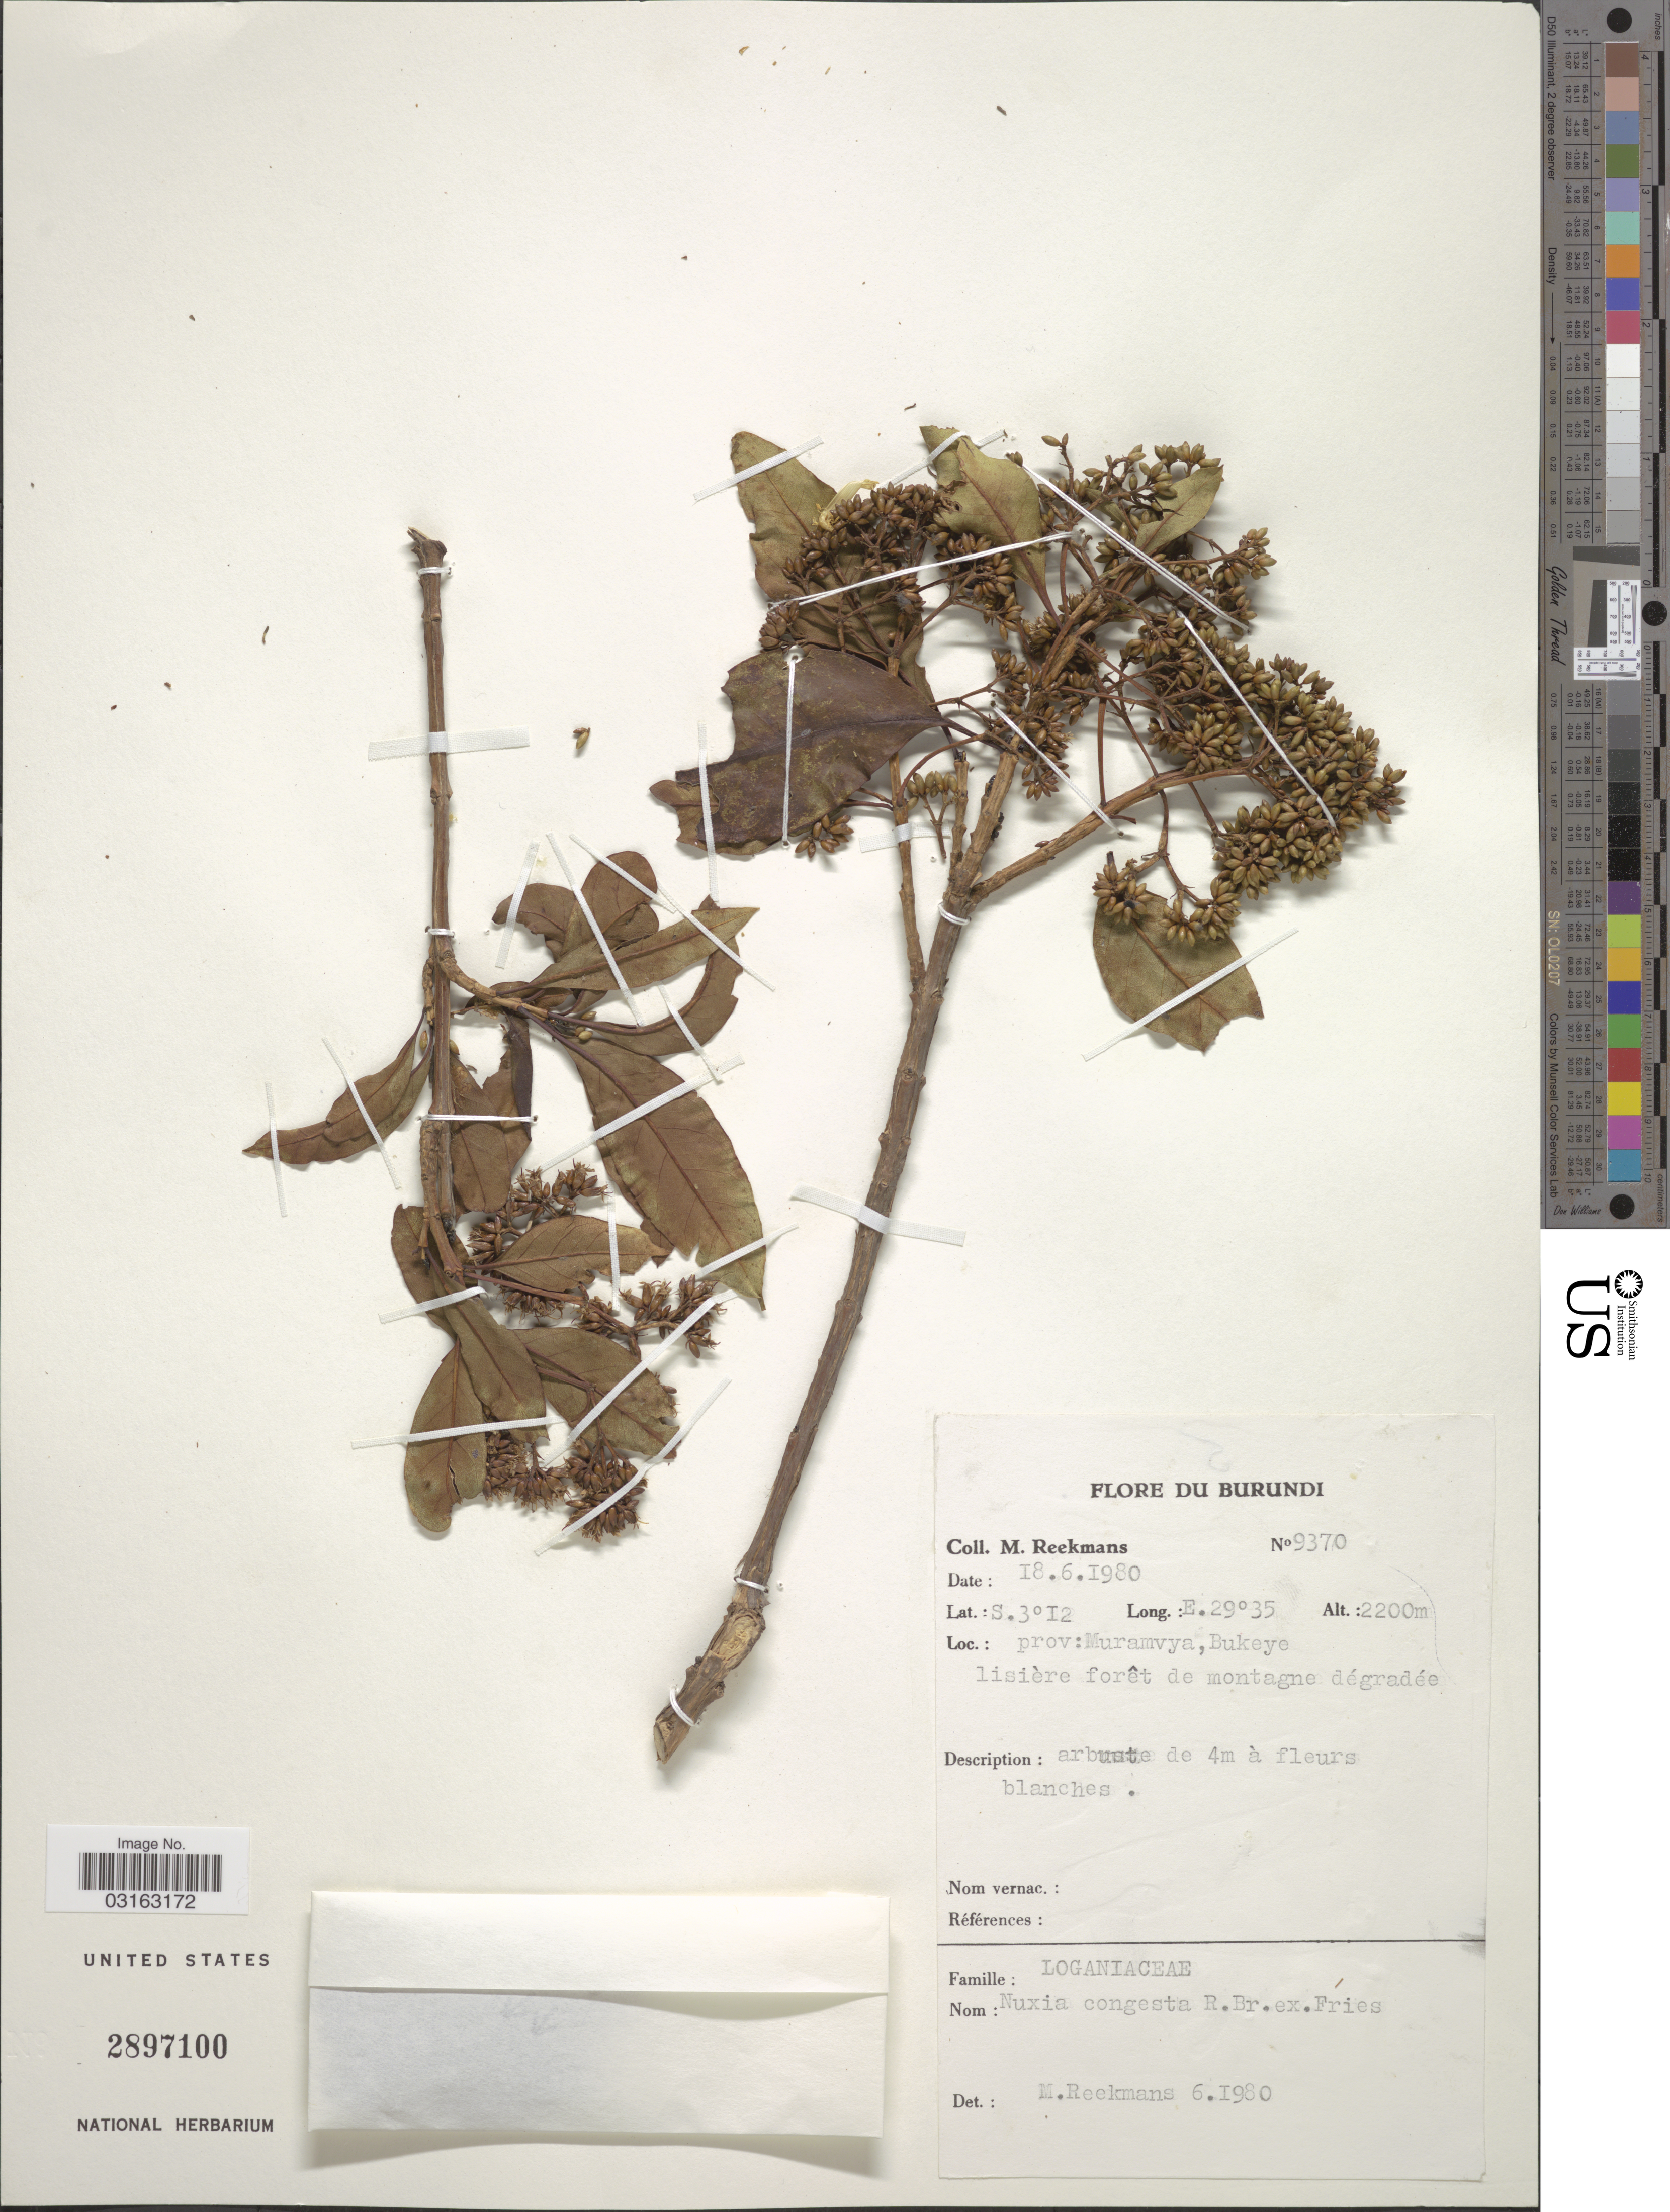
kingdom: Plantae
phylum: Tracheophyta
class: Magnoliopsida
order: Lamiales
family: Stilbaceae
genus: Nuxia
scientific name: Nuxia congesta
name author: R. Br. ex Fresen.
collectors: M. Reekmans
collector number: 9370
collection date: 1980-06-18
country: Burundi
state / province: Muramvya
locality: Prov: Muramvya, Bukeye. Lisière forêt de montagne dégradée.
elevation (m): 2200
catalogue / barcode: US 2897100